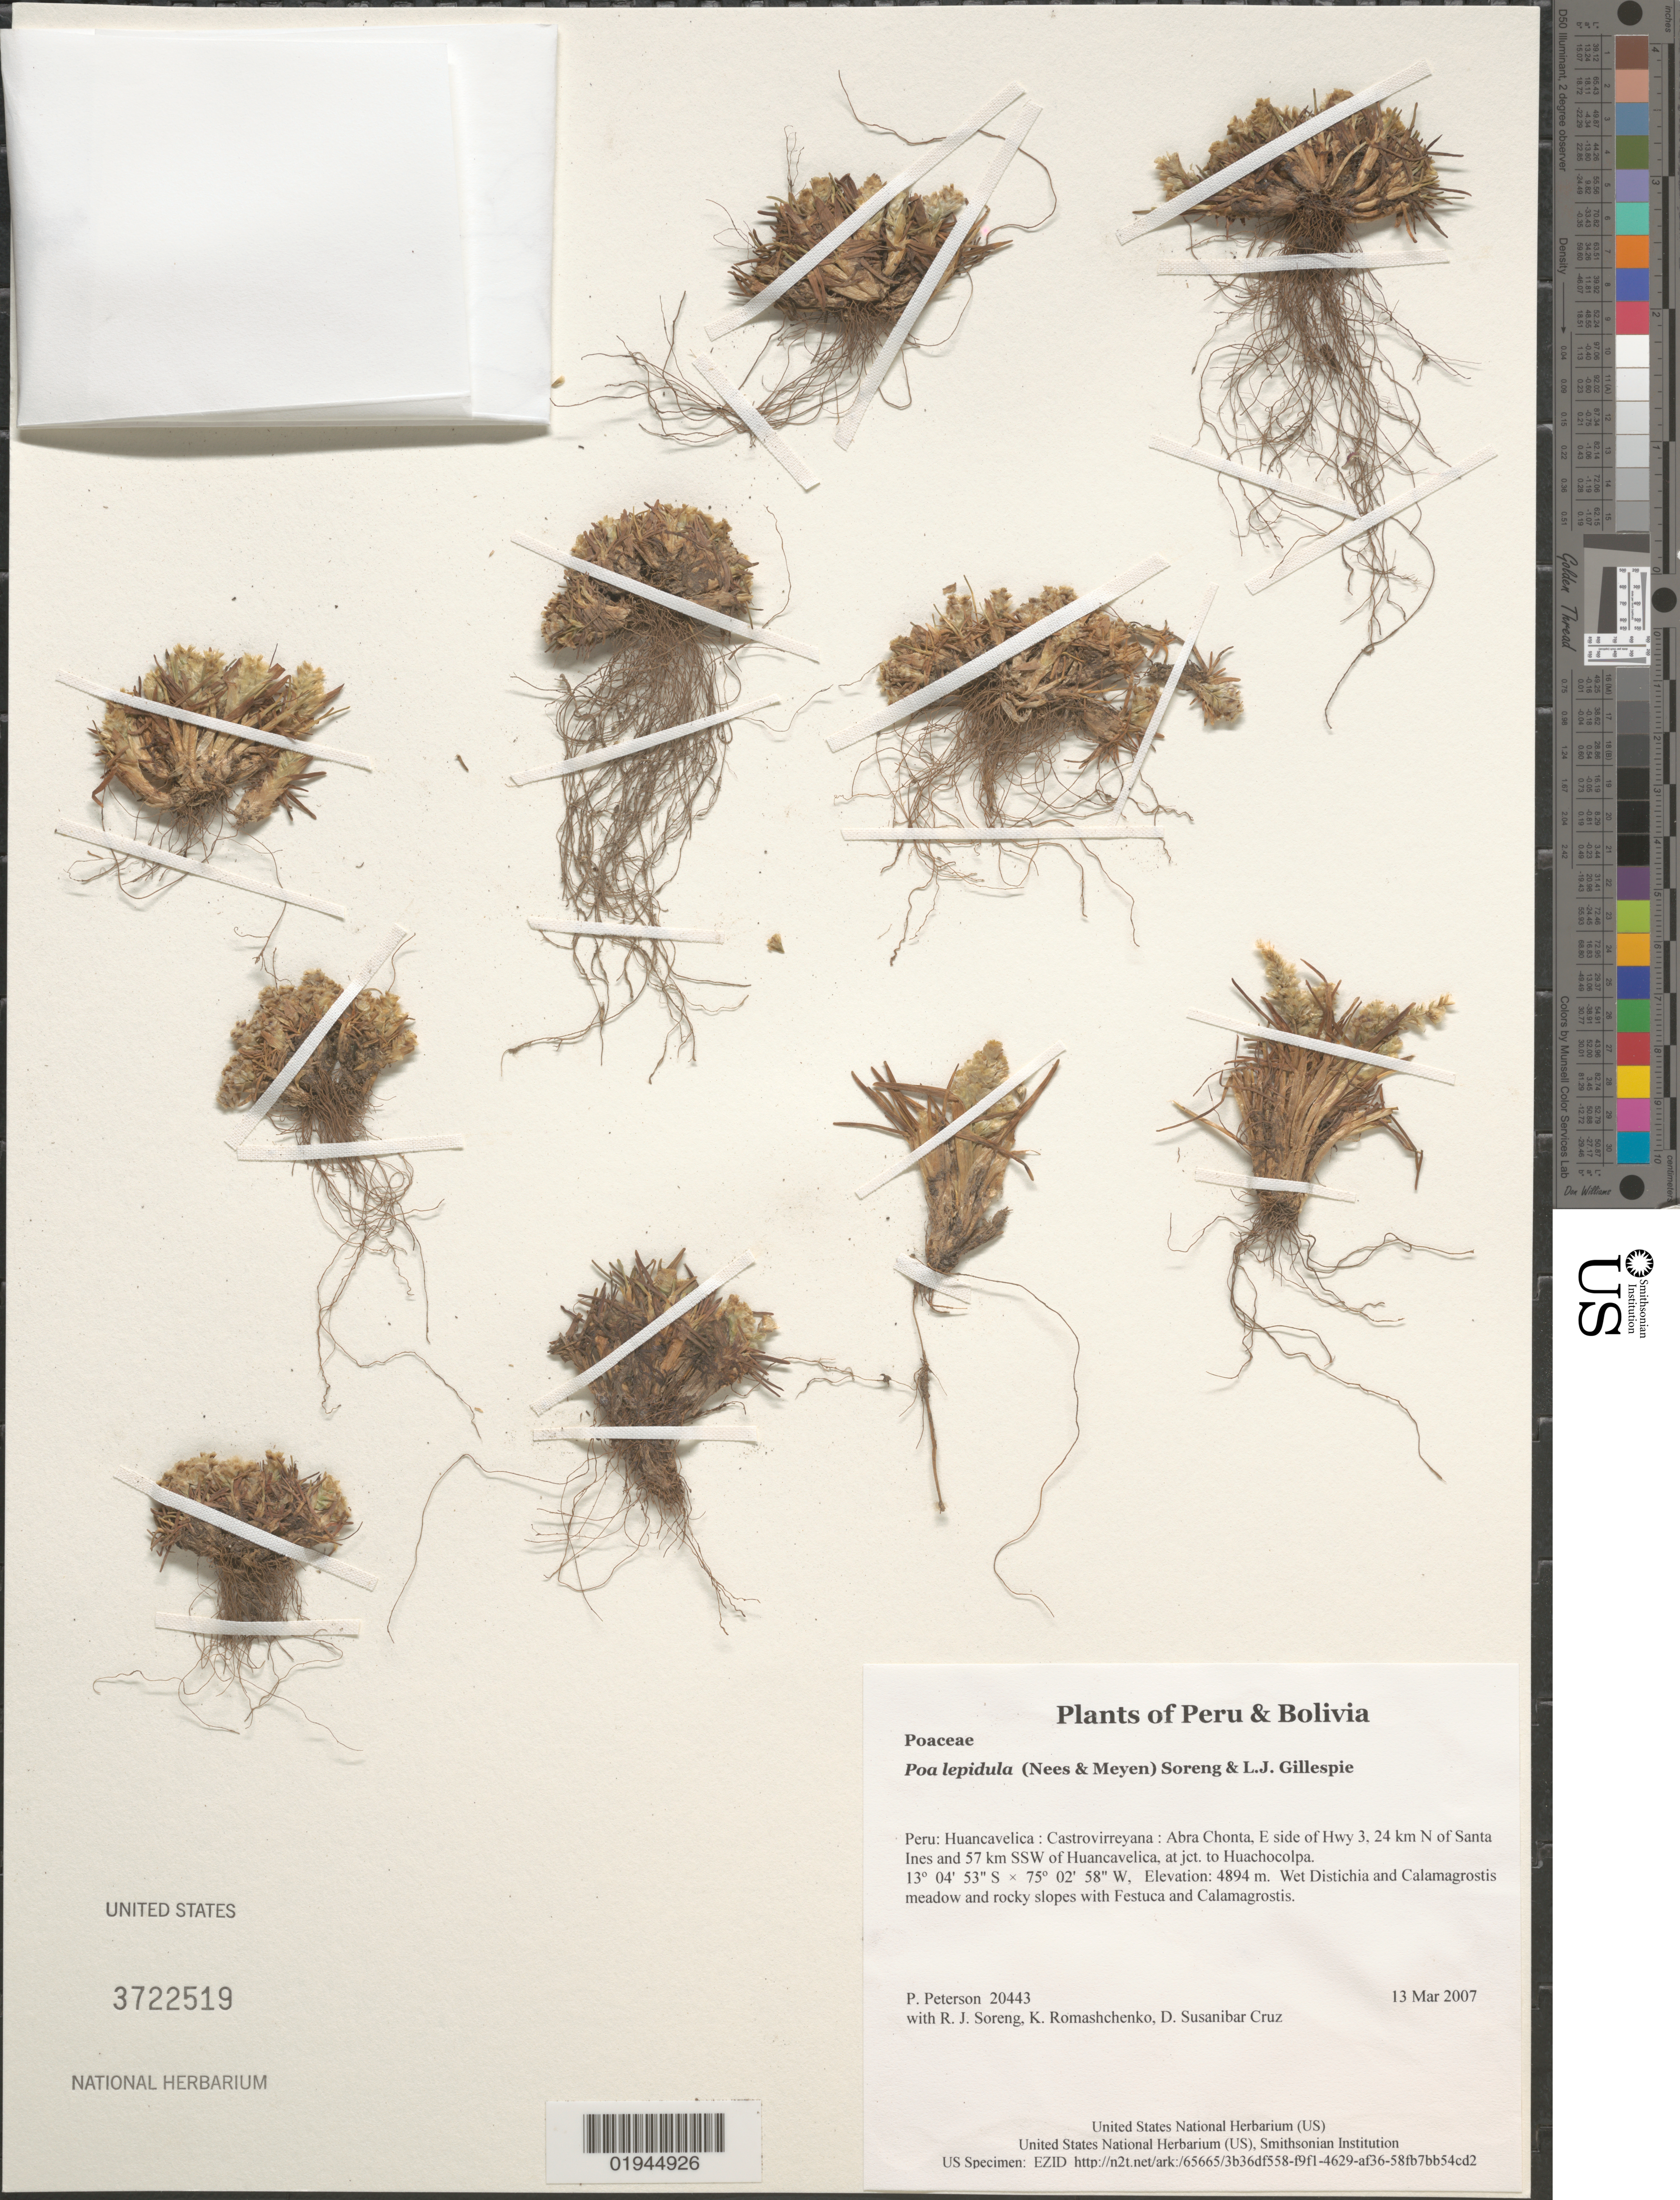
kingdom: Plantae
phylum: Tracheophyta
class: Liliopsida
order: Poales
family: Poaceae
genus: Poa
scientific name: Poa lepidula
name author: (Nees & Meyen) Soreng & L.J. Gillespie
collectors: P. M. Peterson, R. J. Soreng, K. Romashchenko & D. Susanibar Cruz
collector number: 20443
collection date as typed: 13 Mar 2007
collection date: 2007-03-13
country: Peru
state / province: Huancavelica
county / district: Castrovirreyna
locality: Abra Chonta, E side of Hwy 3, 24 km N of Santa Ines and 57 km SSW of Huancavelica, at jct. to Huachocolpa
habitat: Wet Distichia and Calamagrostis meadow and rocky slopes with Festuca and Calamagrostis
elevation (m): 4894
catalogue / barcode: US 3722519